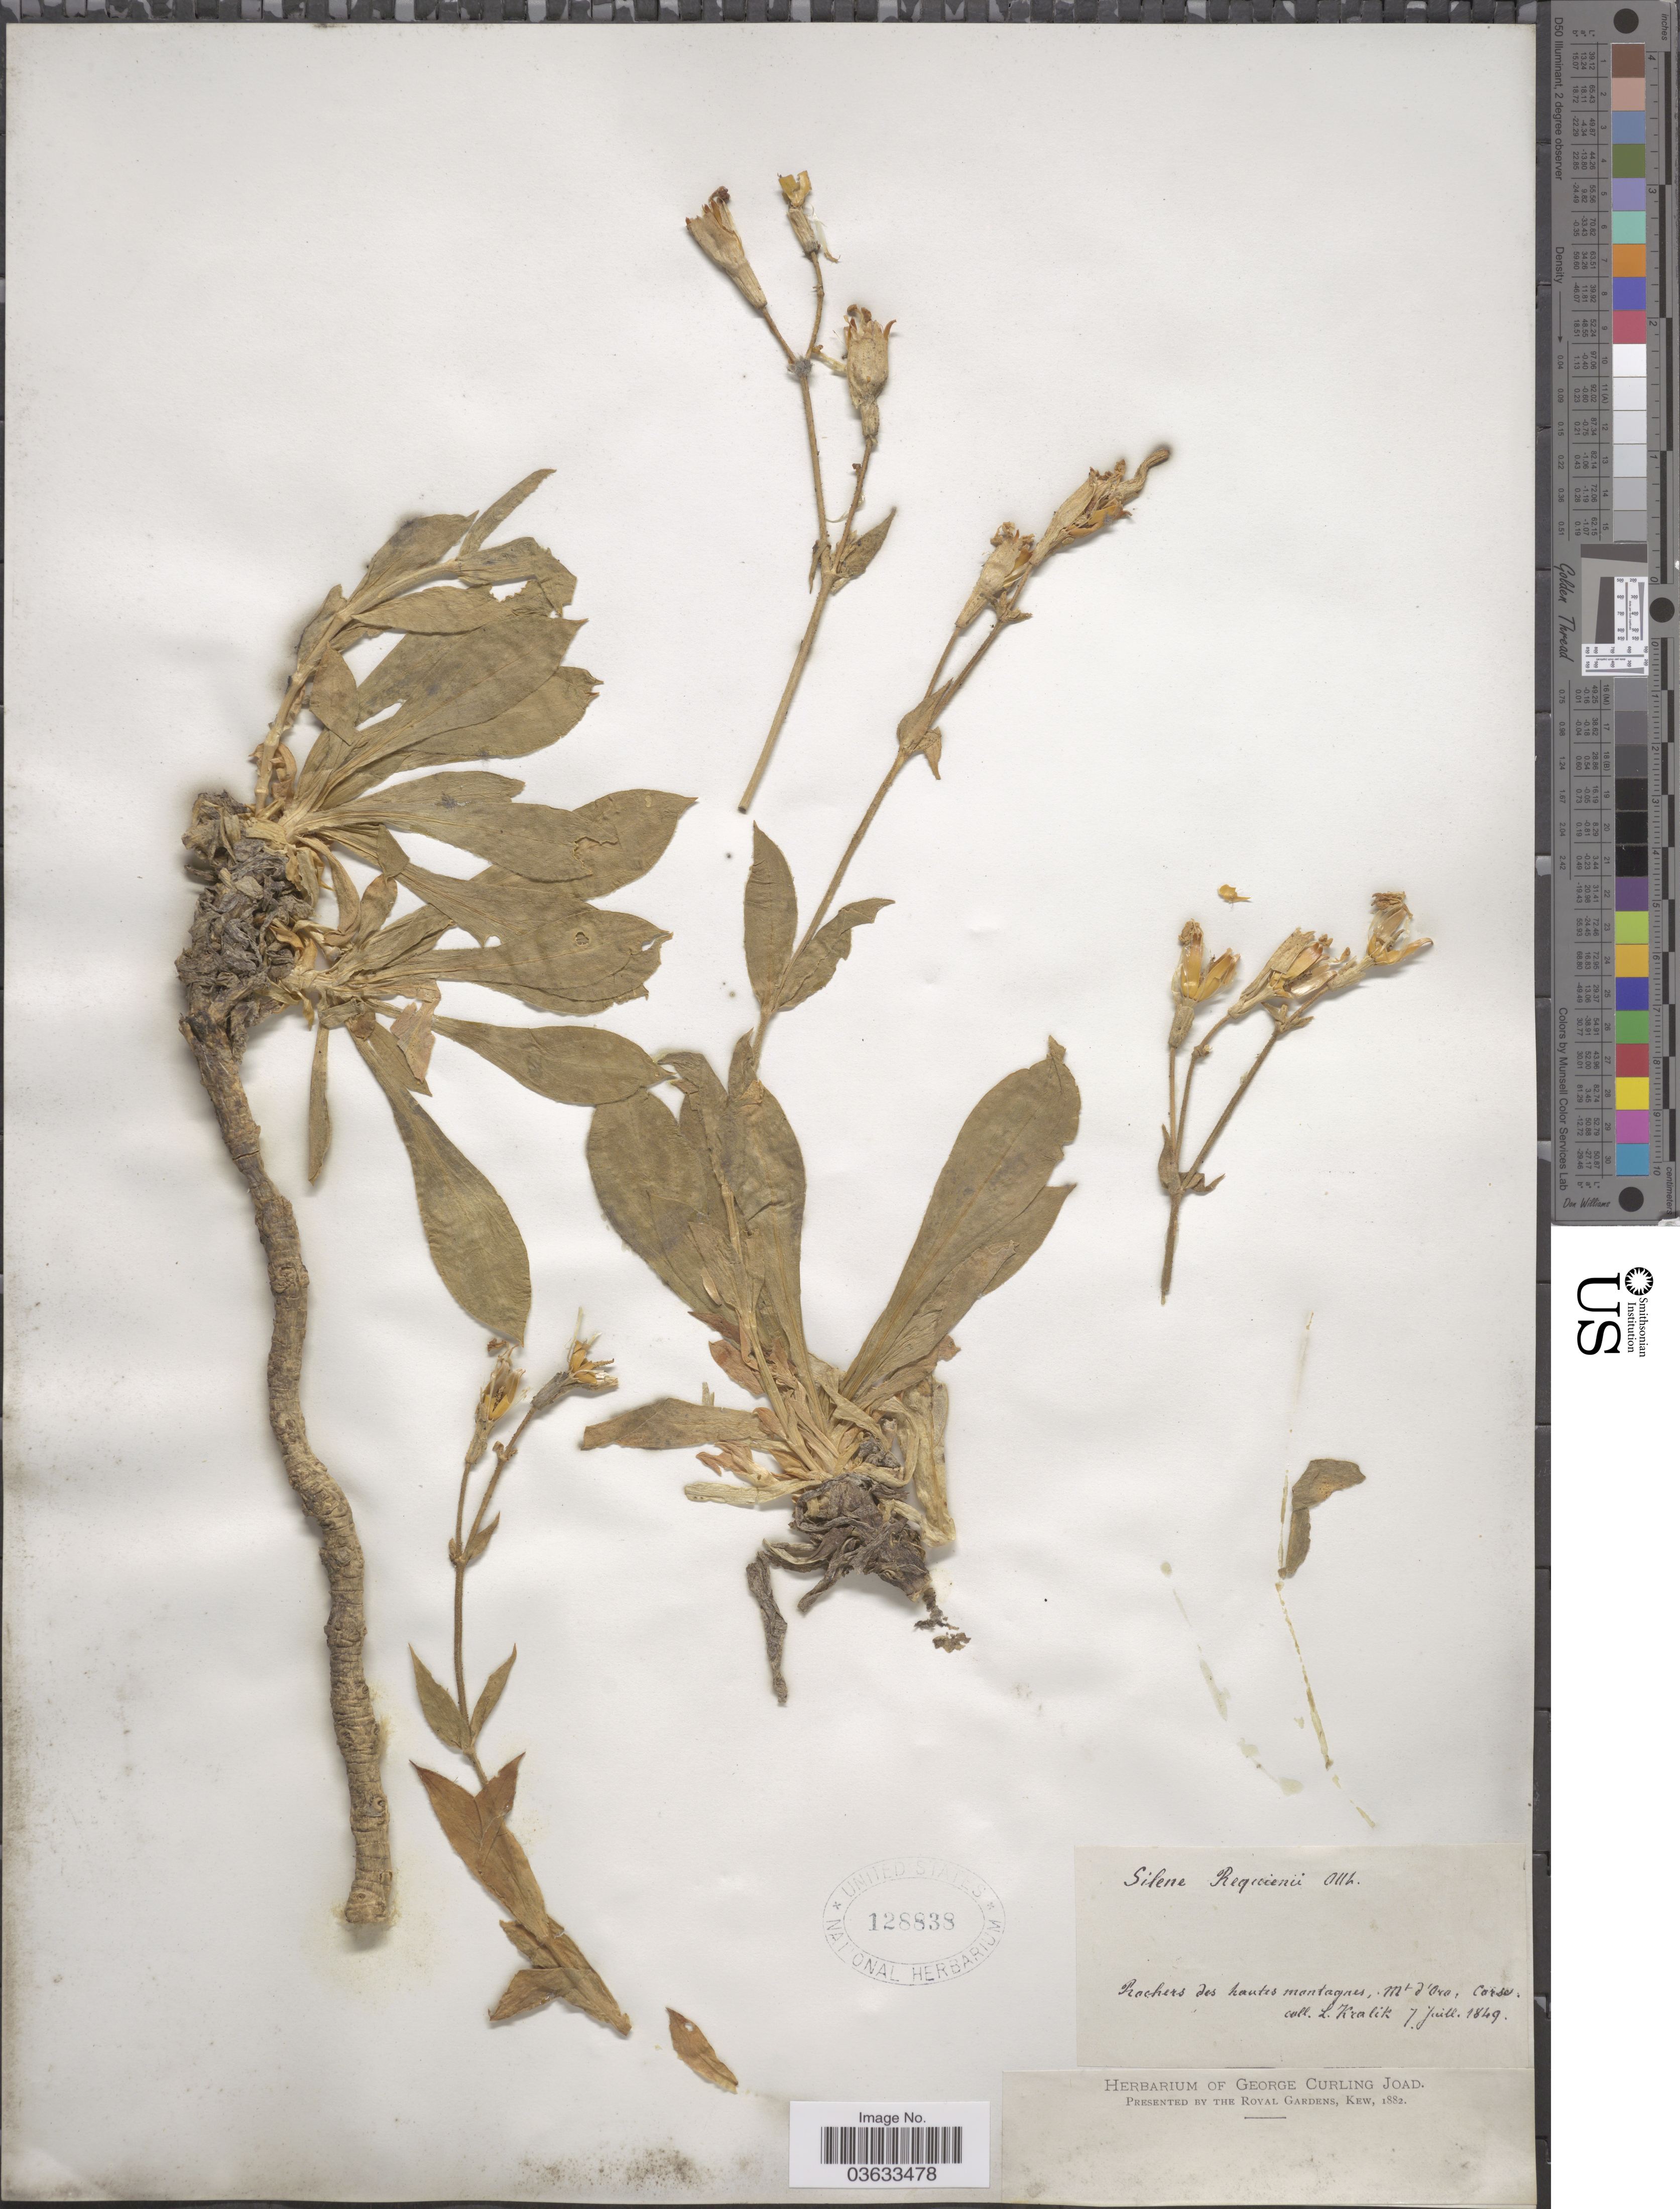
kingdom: Plantae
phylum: Tracheophyta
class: Magnoliopsida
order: Caryophyllales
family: Caryophyllaceae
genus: Silene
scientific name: Silene requienii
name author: Otth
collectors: L. Kralik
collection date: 1849-07-07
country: France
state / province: Corsica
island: Corse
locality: Rochers des hautes montagnes, Mt. d'Oro: Corse.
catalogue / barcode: US 128838